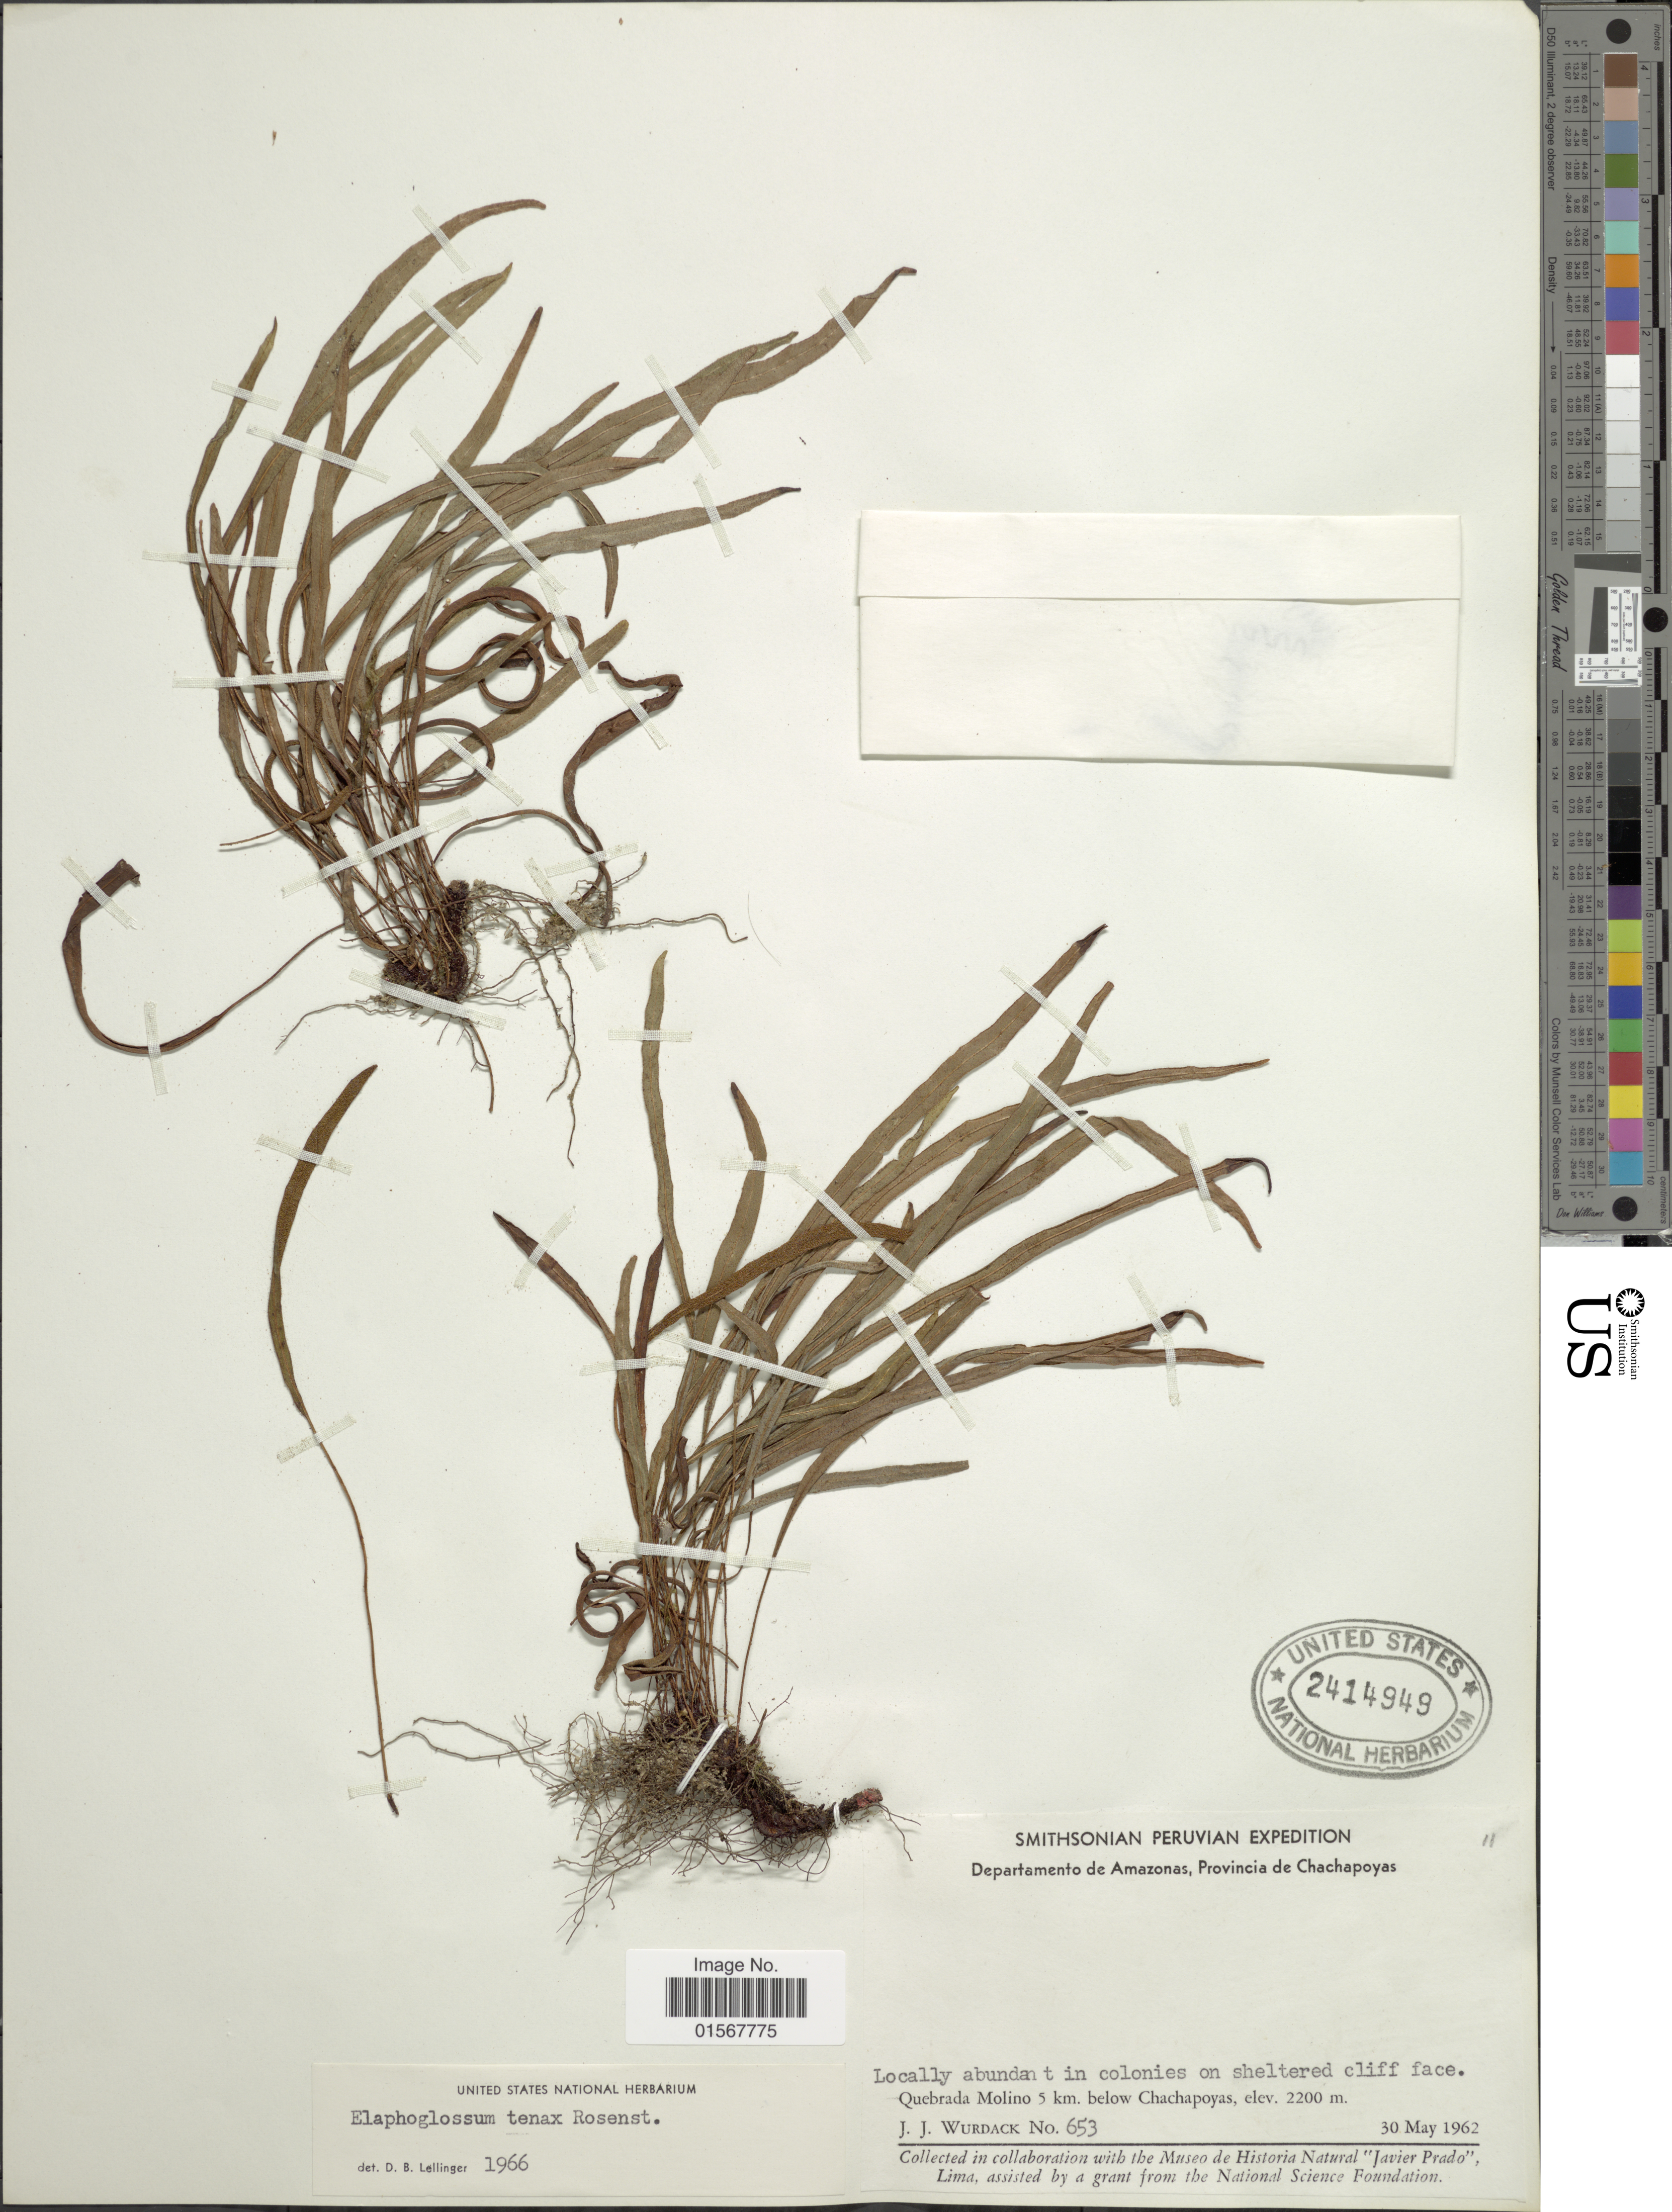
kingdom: Plantae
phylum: Tracheophyta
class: Polypodiopsida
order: Polypodiales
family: Dryopteridaceae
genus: Elaphoglossum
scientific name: Elaphoglossum tenuiculum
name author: (Fée) Baker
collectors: J. J. Wurdack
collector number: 653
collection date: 1962-05-30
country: Peru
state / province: Amazonas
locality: Departamento de Amazonas, Provincia de Chachapoyas, Quebrada Molino 5 km. below Chachapoyas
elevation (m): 2200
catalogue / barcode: US 24144949